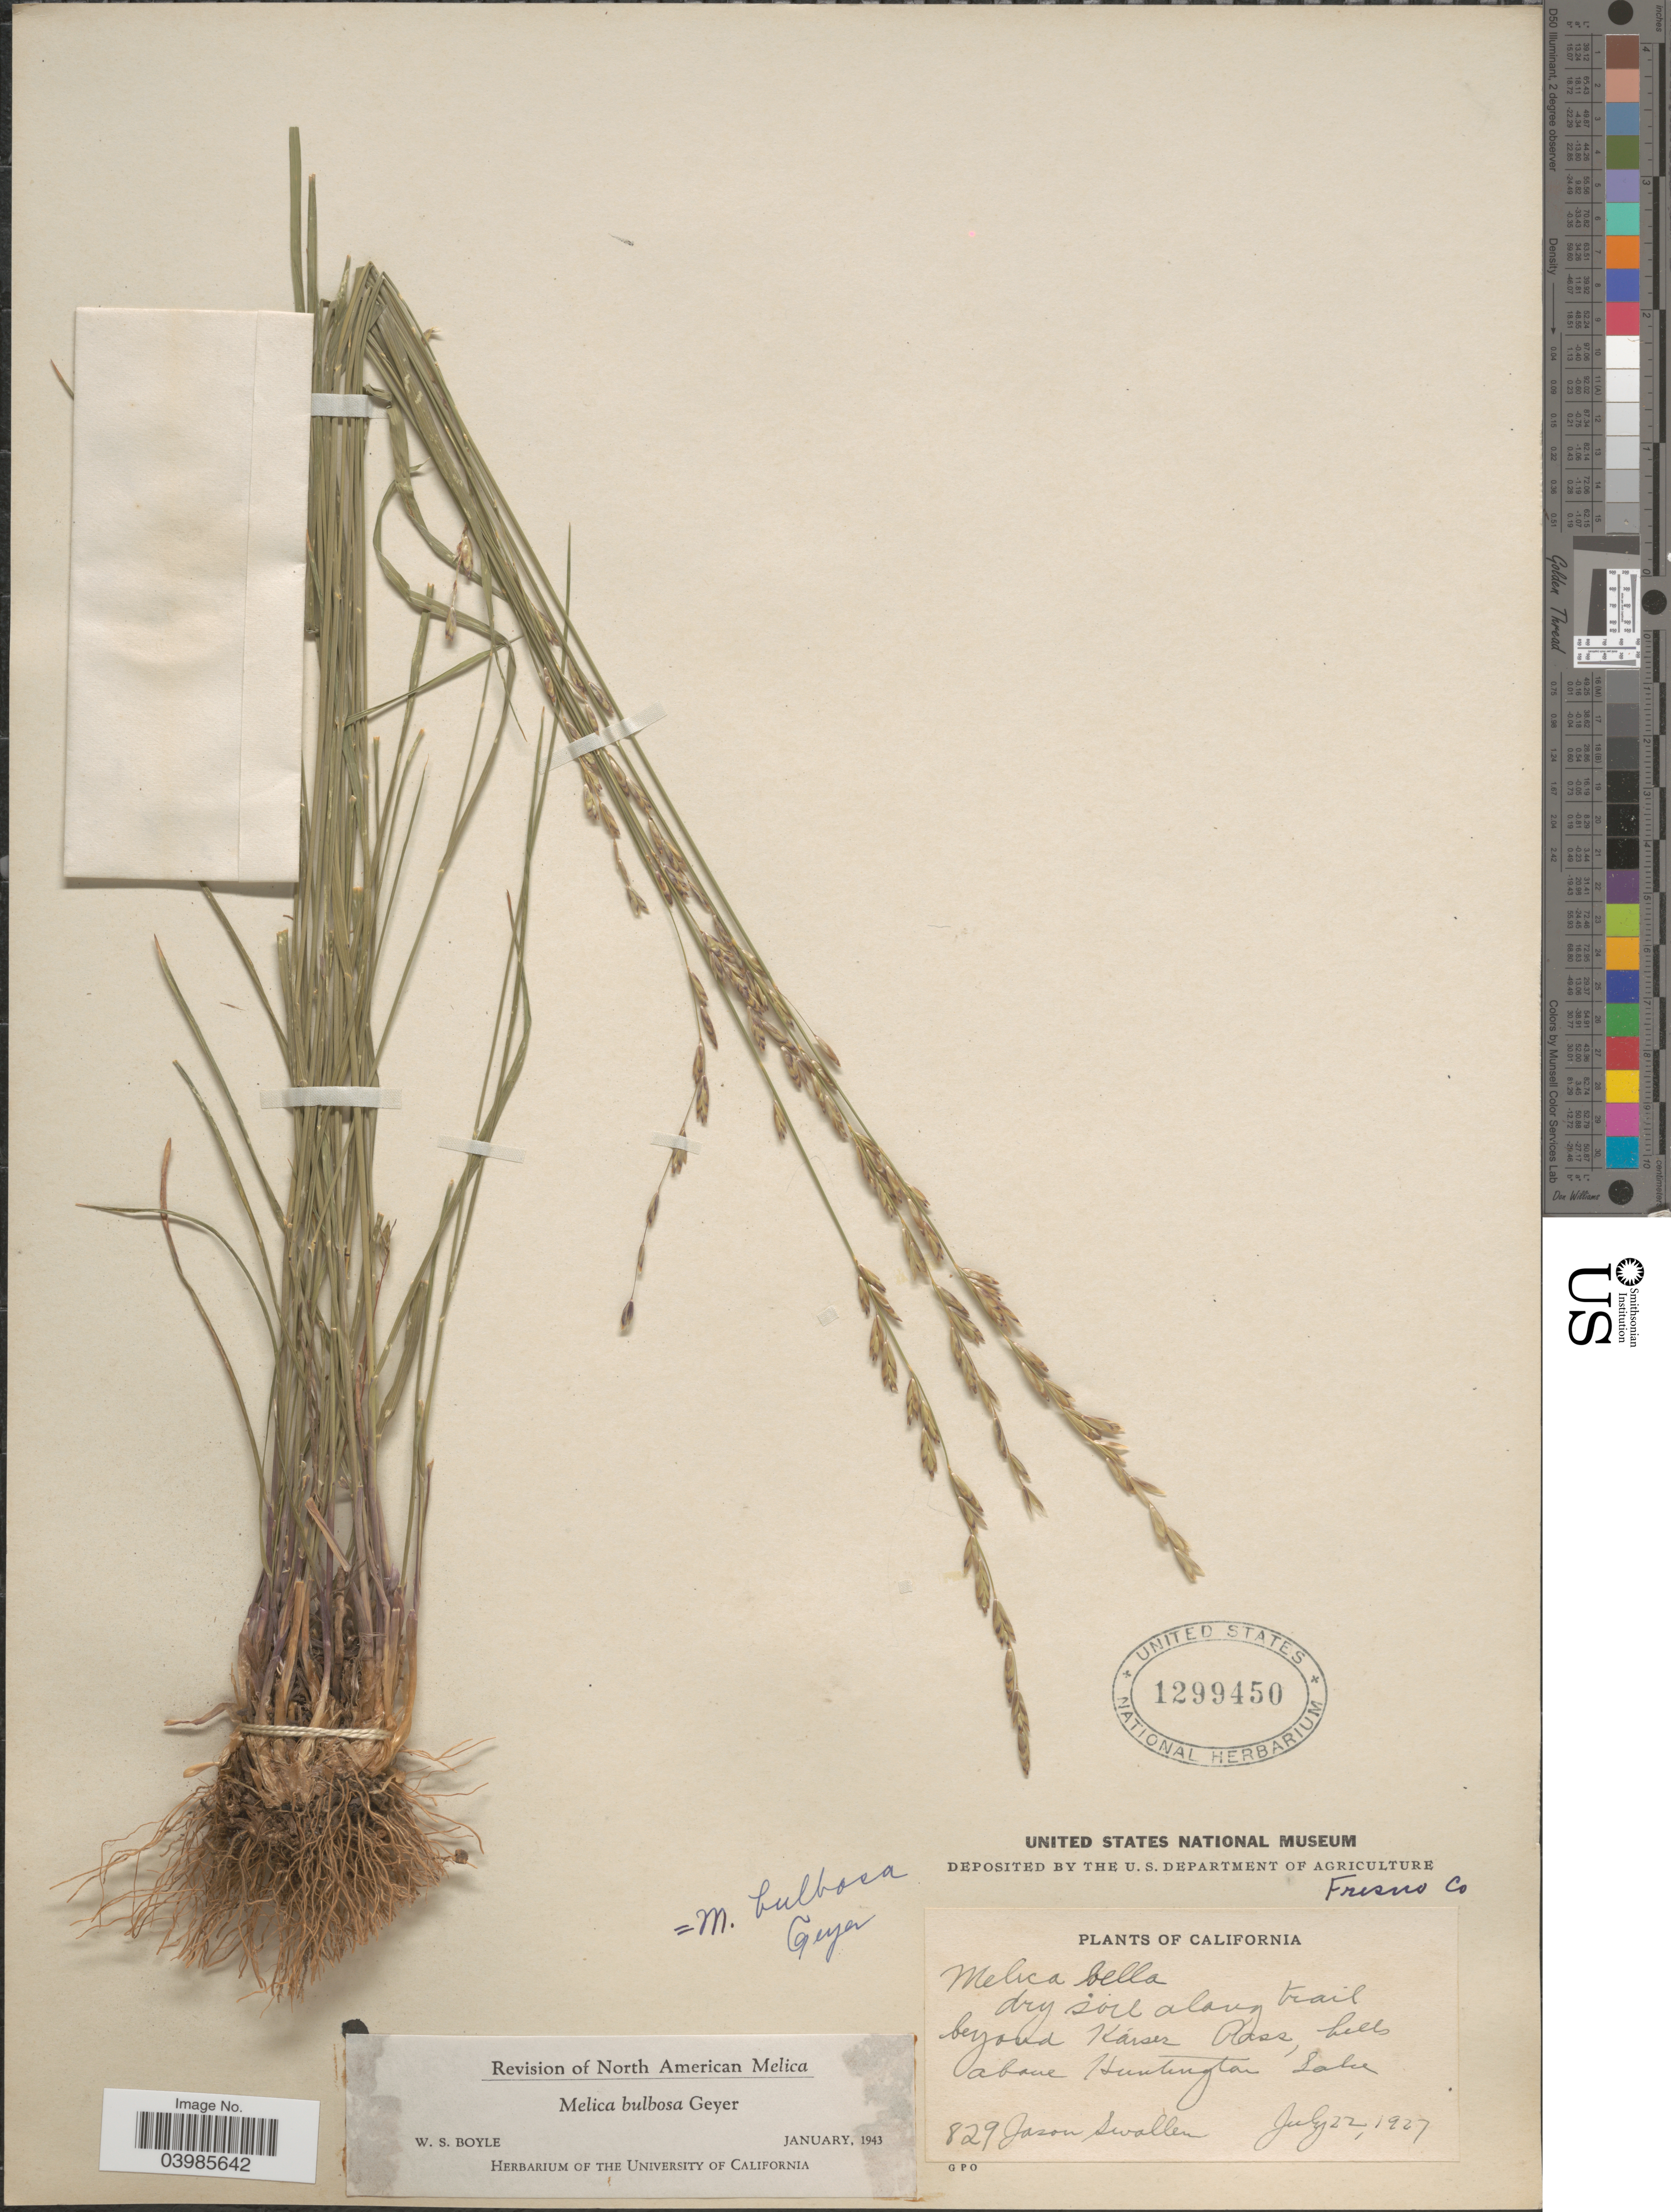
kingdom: Plantae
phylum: Tracheophyta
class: Liliopsida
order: Poales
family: Poaceae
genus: Melica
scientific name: Melica bulbosa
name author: Geyer ex Porter & J.M. Coult.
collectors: J. R. Swallen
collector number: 829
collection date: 1927-07-22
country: United States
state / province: California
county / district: Fresno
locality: Fresno Co. Along trail beyond Kaiser Pass, hills above Huntington Lake.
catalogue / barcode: US 1299450